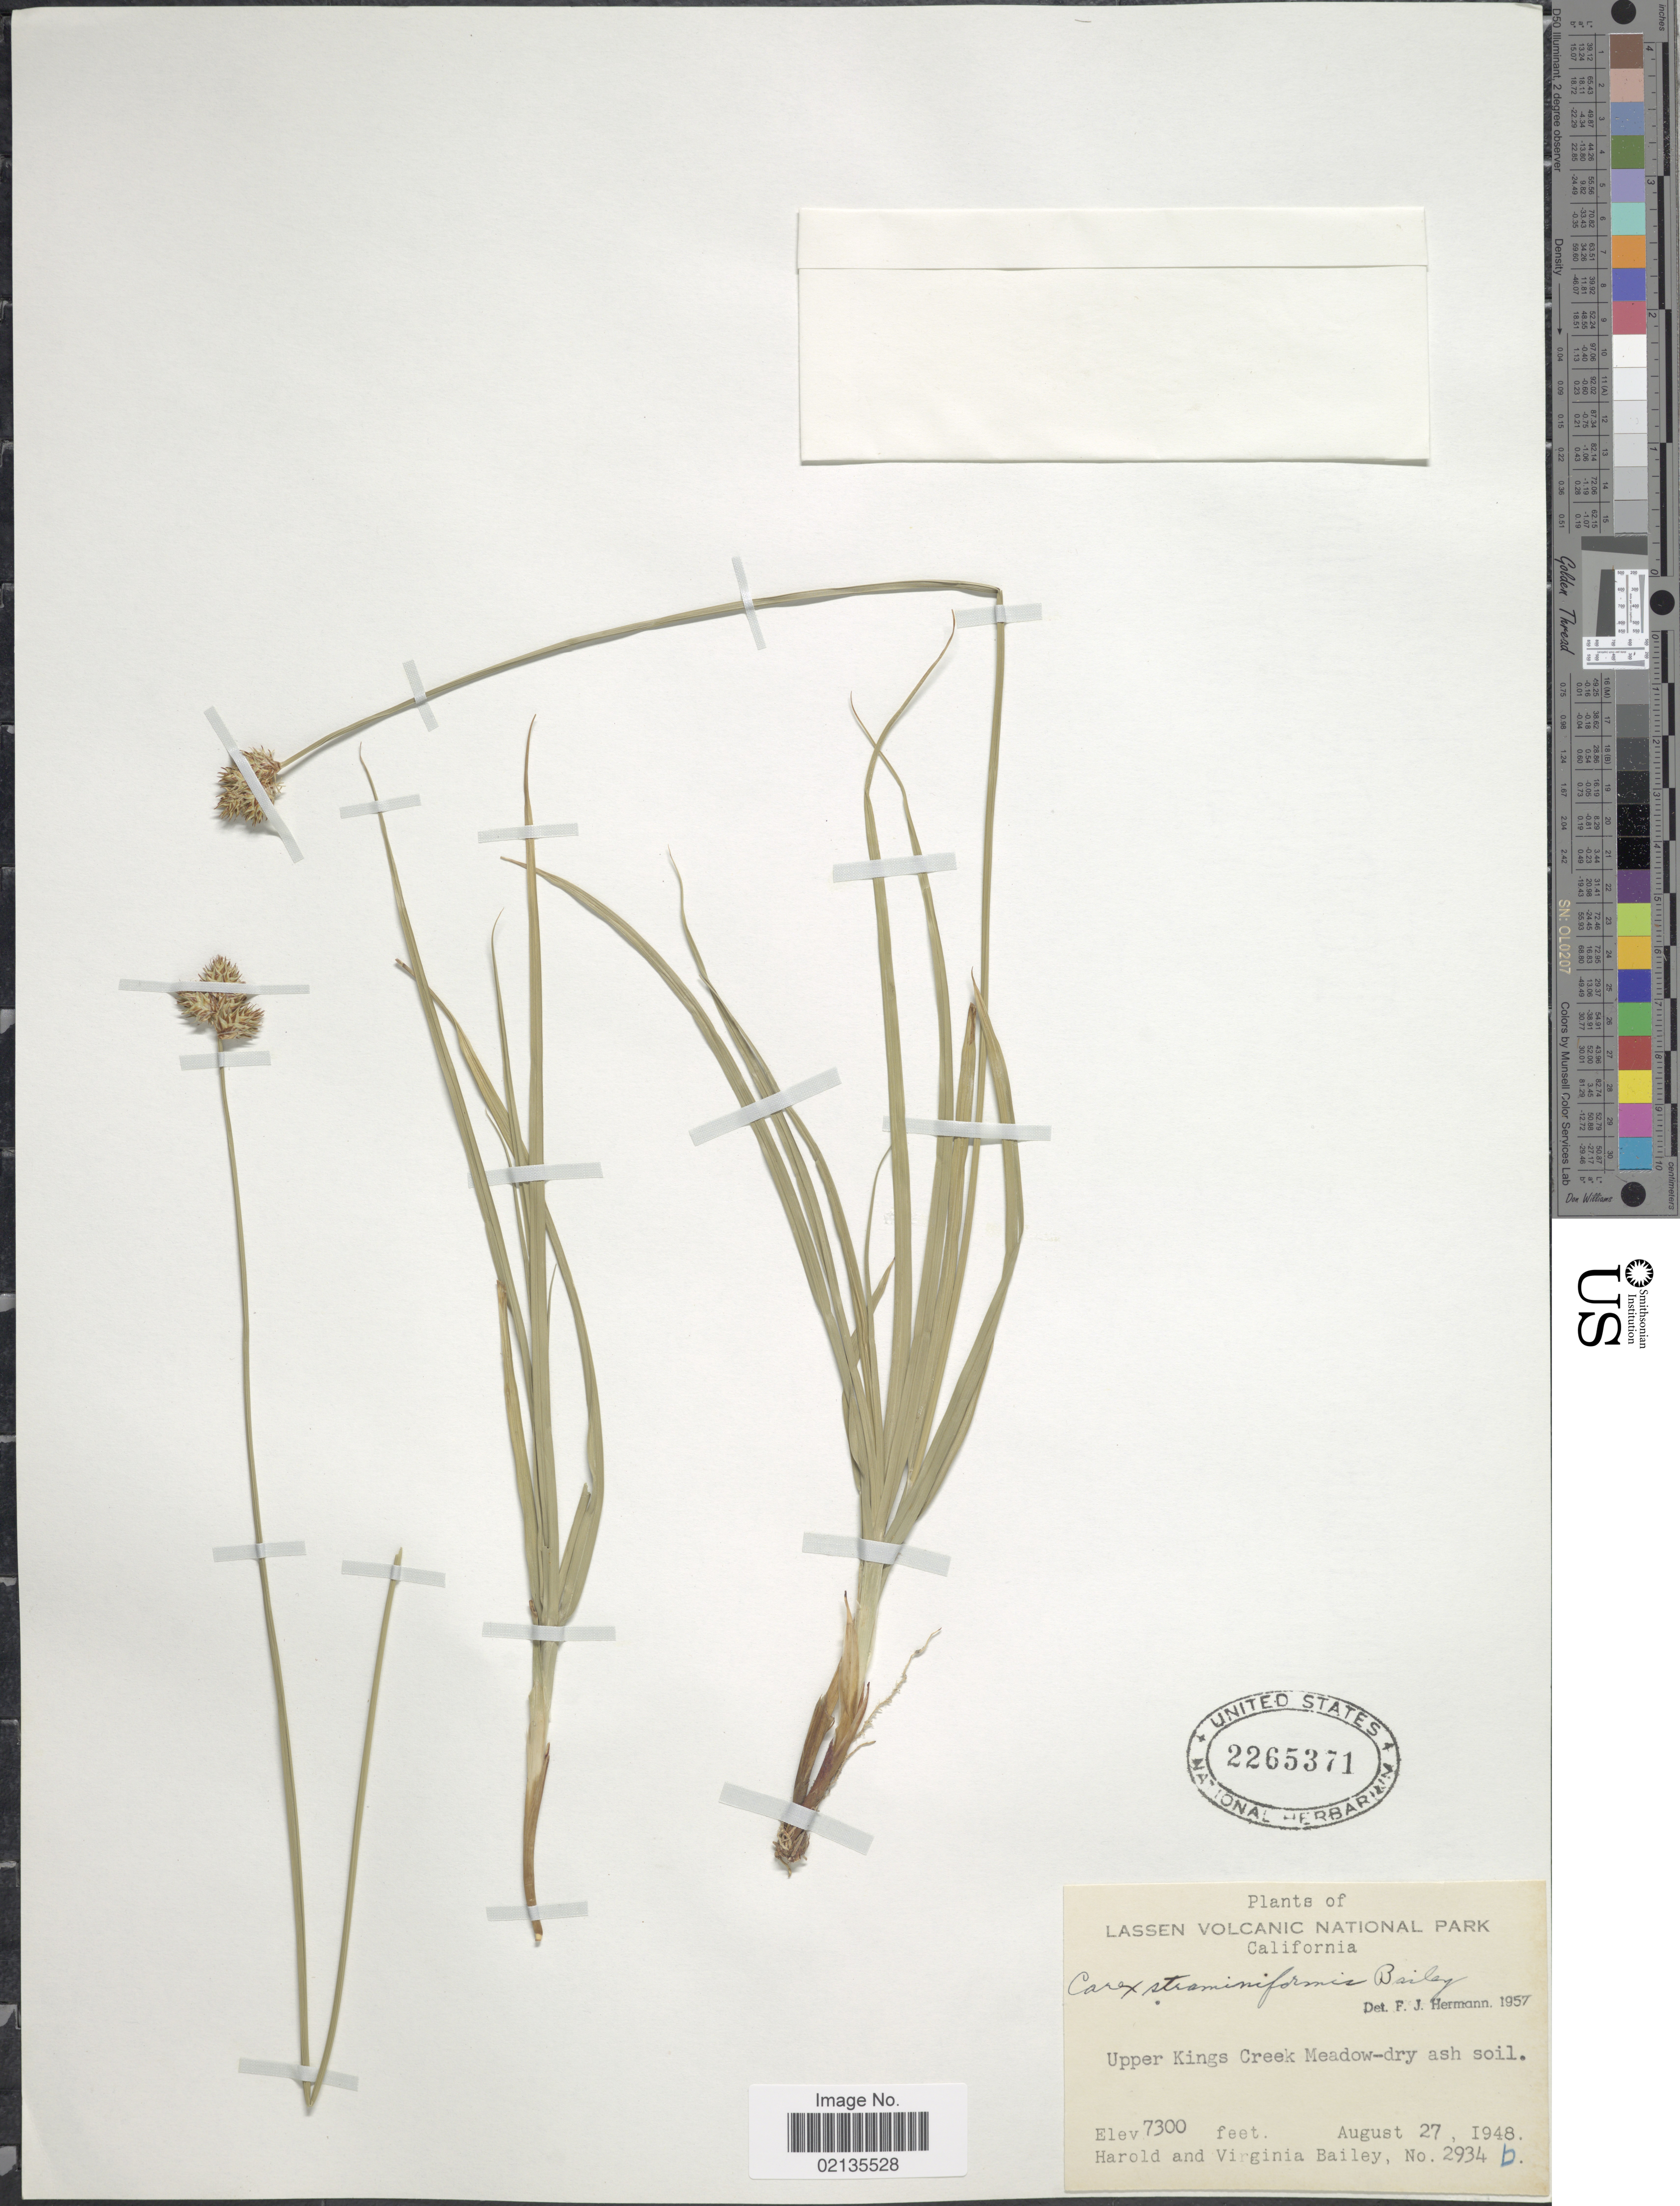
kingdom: Plantae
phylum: Tracheophyta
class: Liliopsida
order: Poales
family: Cyperaceae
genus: Carex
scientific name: Carex straminiformis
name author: L.H. Bailey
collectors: H. Bailey & V. L. Bailey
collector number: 2934b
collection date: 1948-08-27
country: United States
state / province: California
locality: Lassen Volcanic National Park, Upper Kings Creek Meadow-dry ash soil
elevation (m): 2225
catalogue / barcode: US 2265371